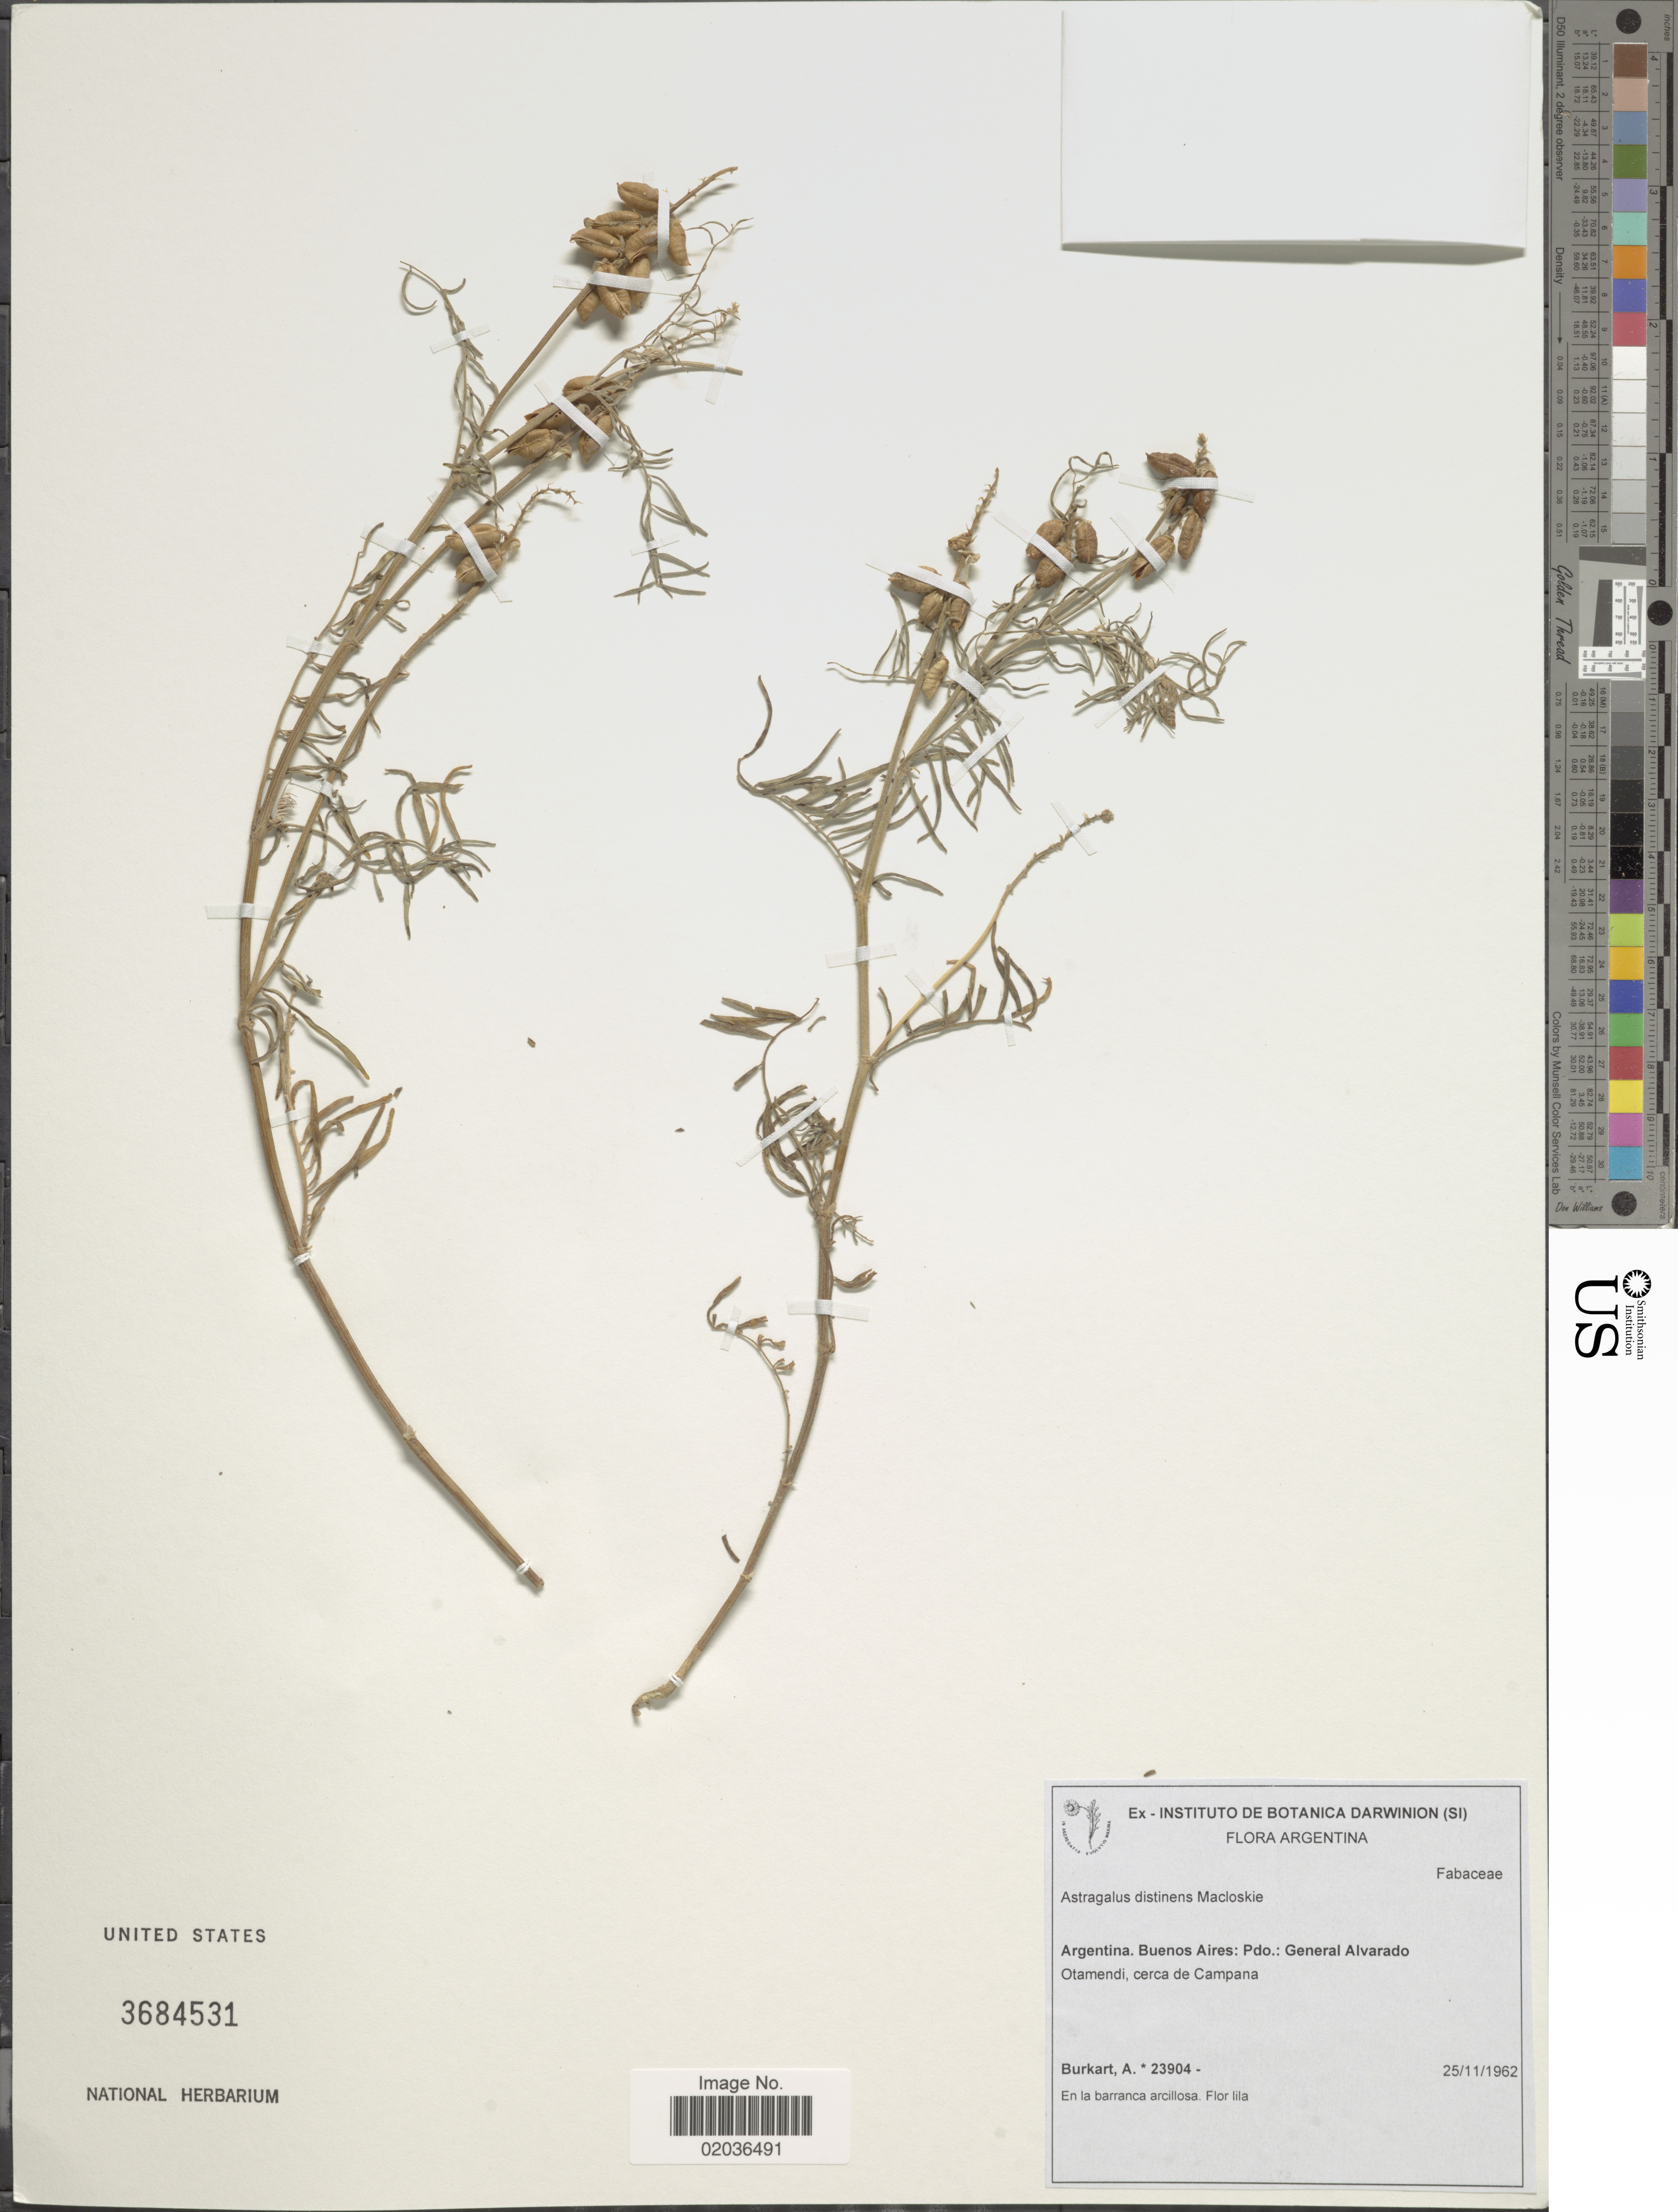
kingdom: Plantae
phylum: Tracheophyta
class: Magnoliopsida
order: Fabales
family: Fabaceae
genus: Astragalus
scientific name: Astragalus distinens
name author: Macloskie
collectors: A. E. Burkart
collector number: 23904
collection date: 1962-11-25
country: Argentina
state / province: Buenos Aires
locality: Argentina. Buenos Aires: Pdo.: General Alvarado. Otamendi, cerca de Campana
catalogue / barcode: US 3684531